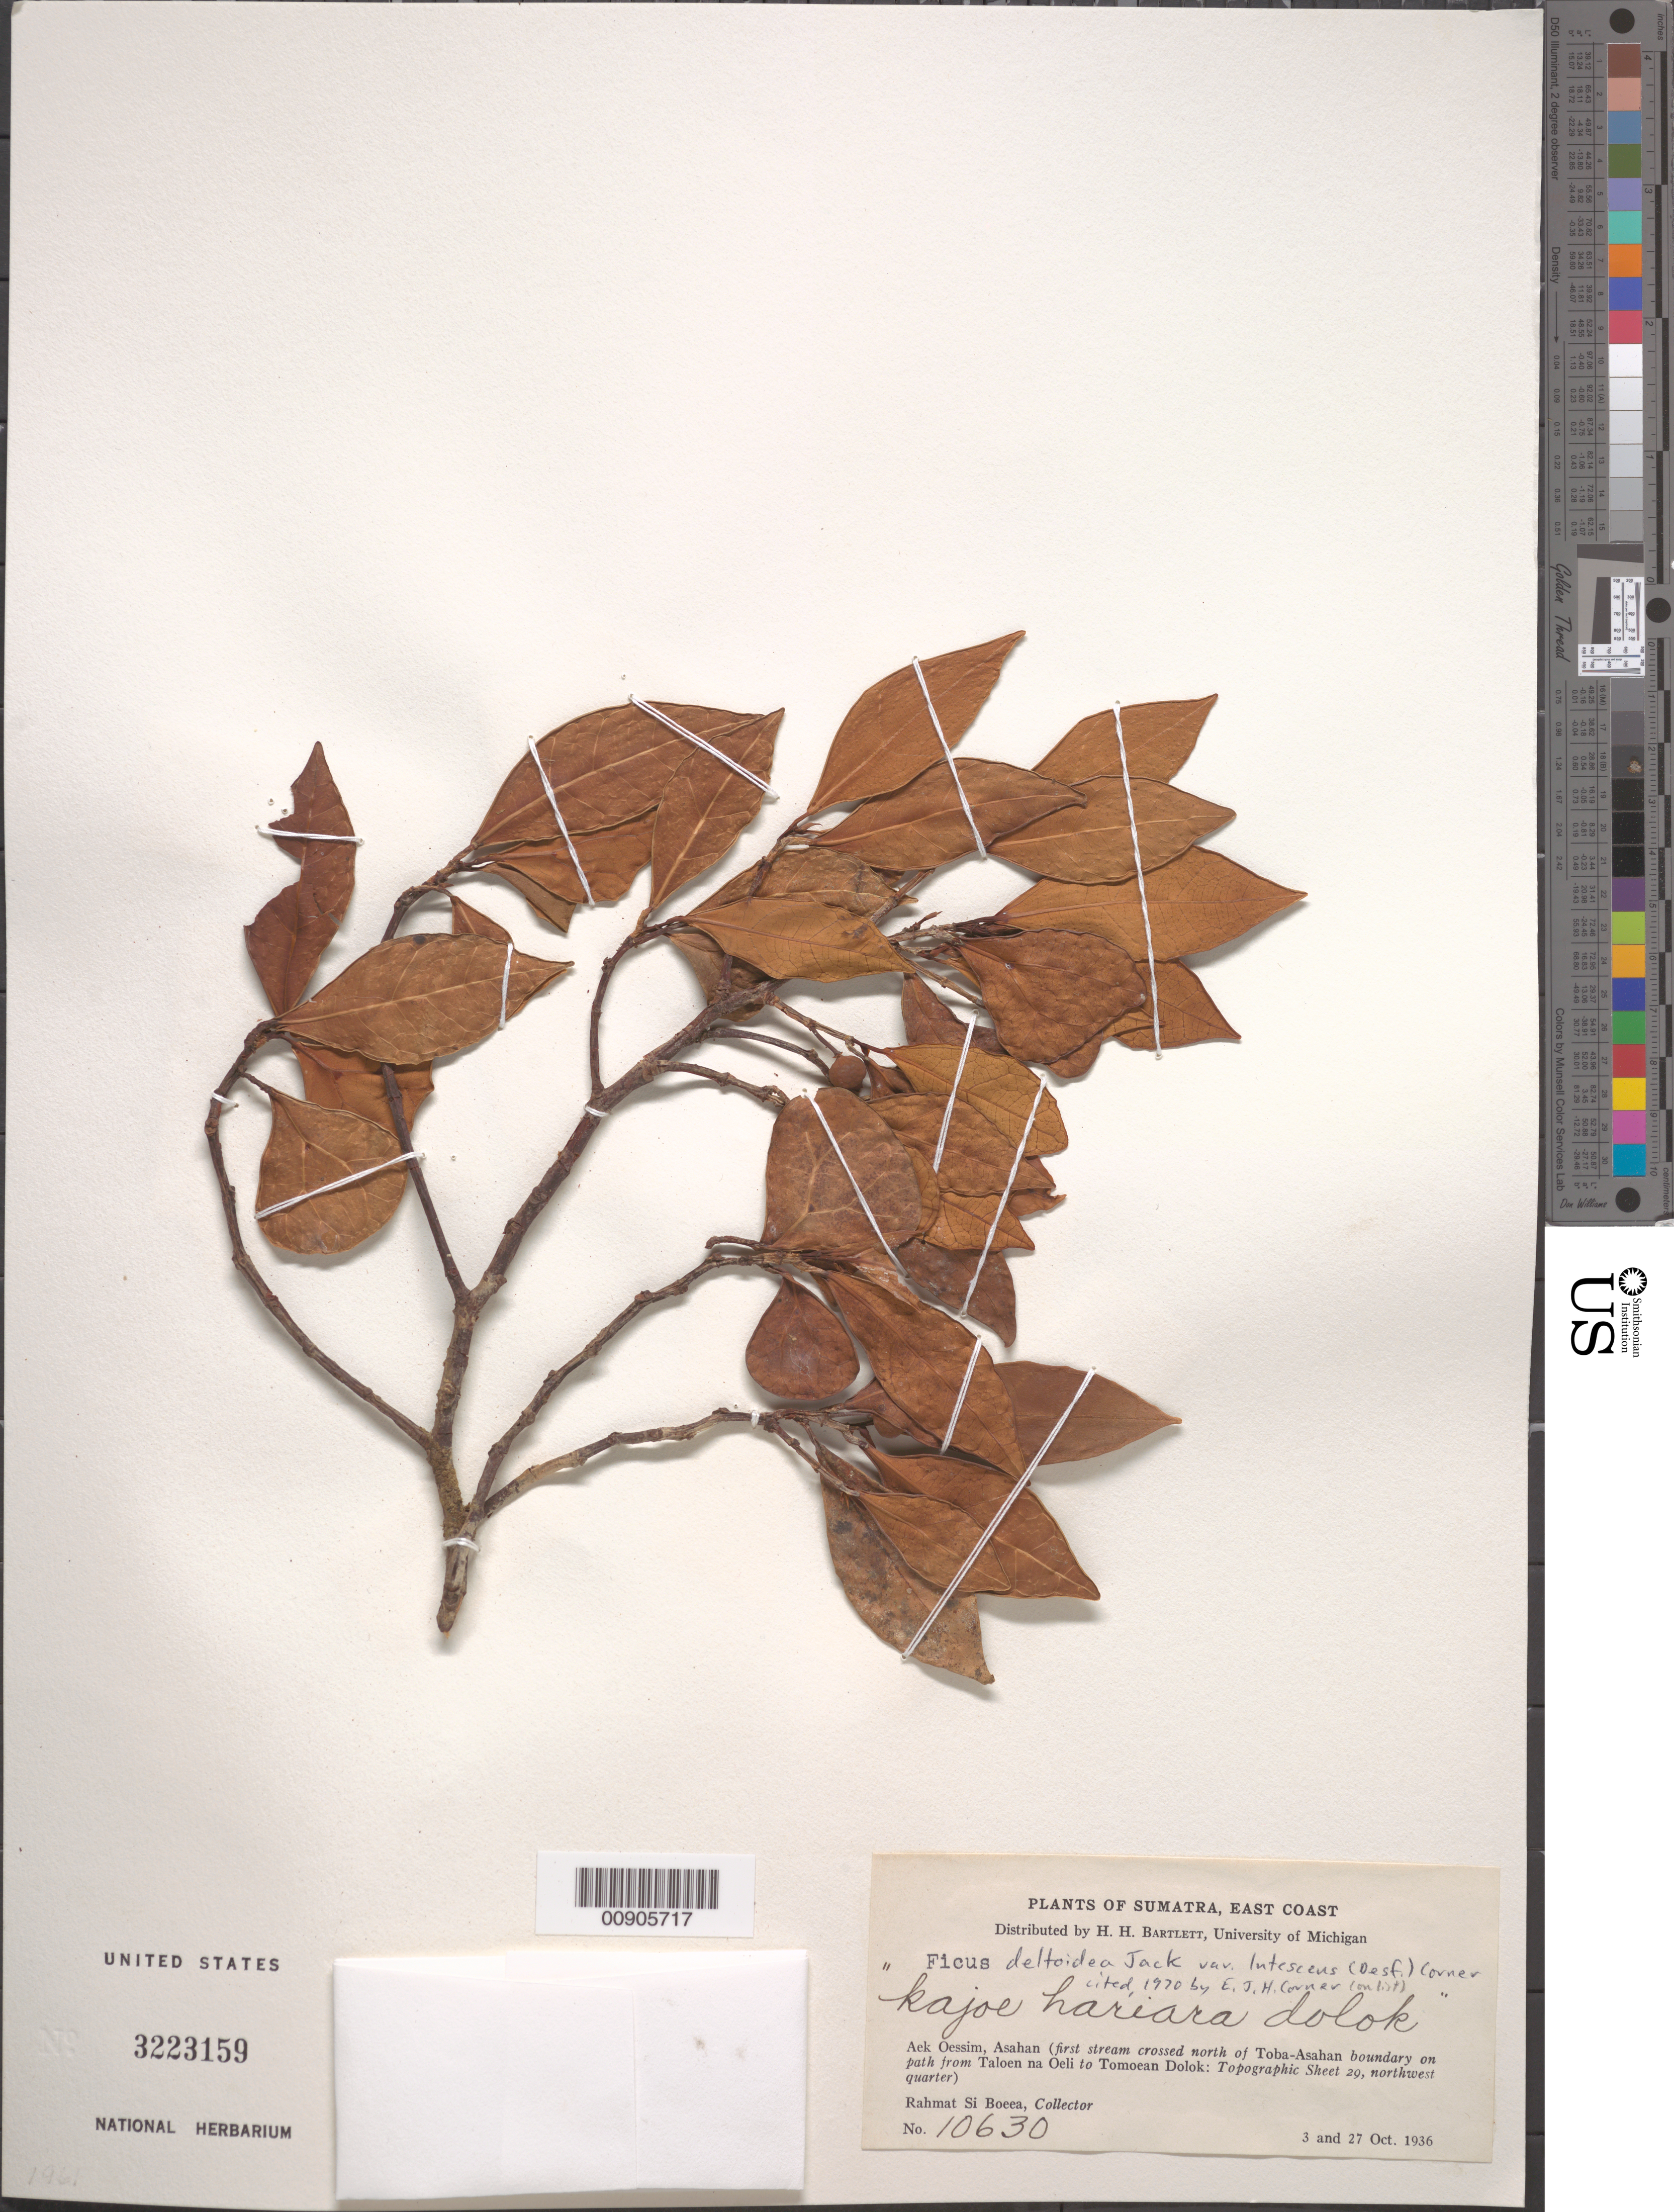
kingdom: Plantae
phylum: Tracheophyta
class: Magnoliopsida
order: Rosales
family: Moraceae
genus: Ficus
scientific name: Ficus deltoidea var. lutescens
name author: (Desf.) Corner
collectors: Rahmat Si Boeea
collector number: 10630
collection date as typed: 03 Oct 1936 and 27 Oct 1936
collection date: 1936-10-03,1936-10-27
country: Indonesia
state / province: Sumatra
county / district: Aceh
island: Sumatra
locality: Aek Oessim, Asahan (first stream crossed north of Toba-Asahan boundary on path from Taloen na Oeli to Tomoean Dolok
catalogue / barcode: US 3223159